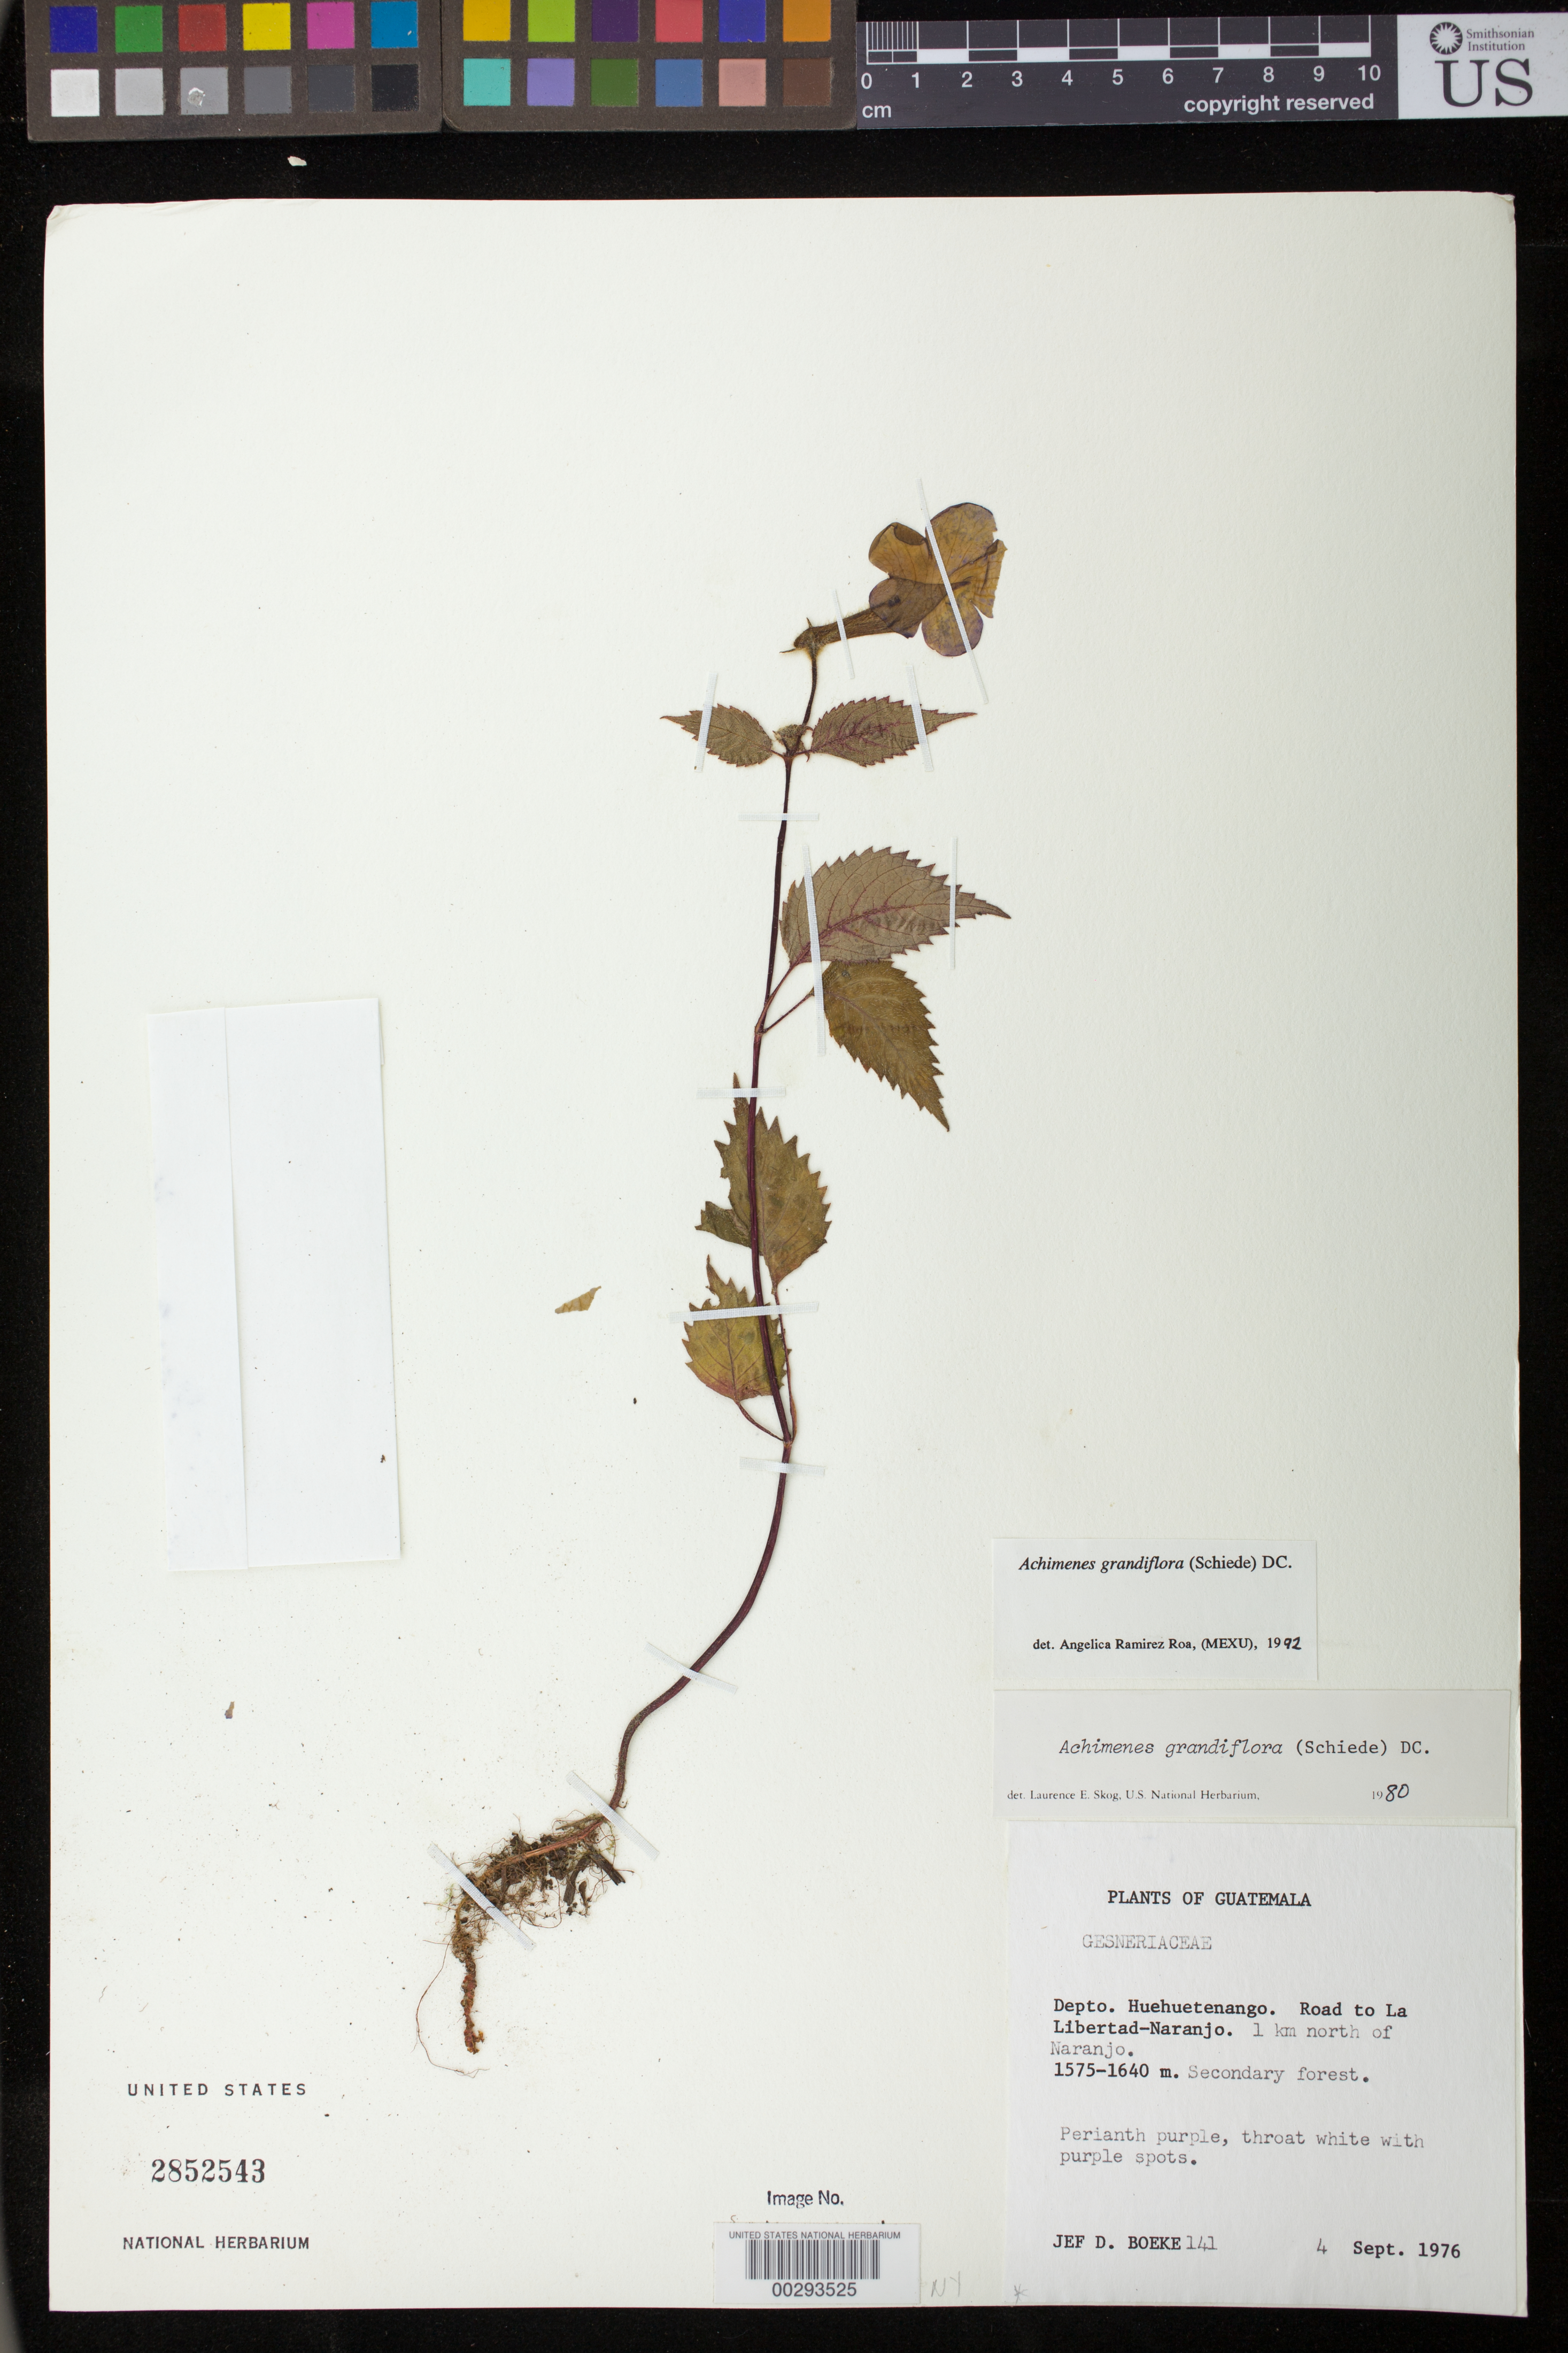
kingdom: Plantae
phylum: Tracheophyta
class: Magnoliopsida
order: Lamiales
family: Gesneriaceae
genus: Achimenes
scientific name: Achimenes grandiflora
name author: (Schiede) DC.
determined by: Skog, Laurence E.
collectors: J. D. Boeke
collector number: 141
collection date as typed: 04 Sep 1976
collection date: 1976-09-04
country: Guatemala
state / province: Huehuetenango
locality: Road to La Libertad - Naranjo, 1 km N of Naranjo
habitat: Secondary forest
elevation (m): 1575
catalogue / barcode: US 2852543